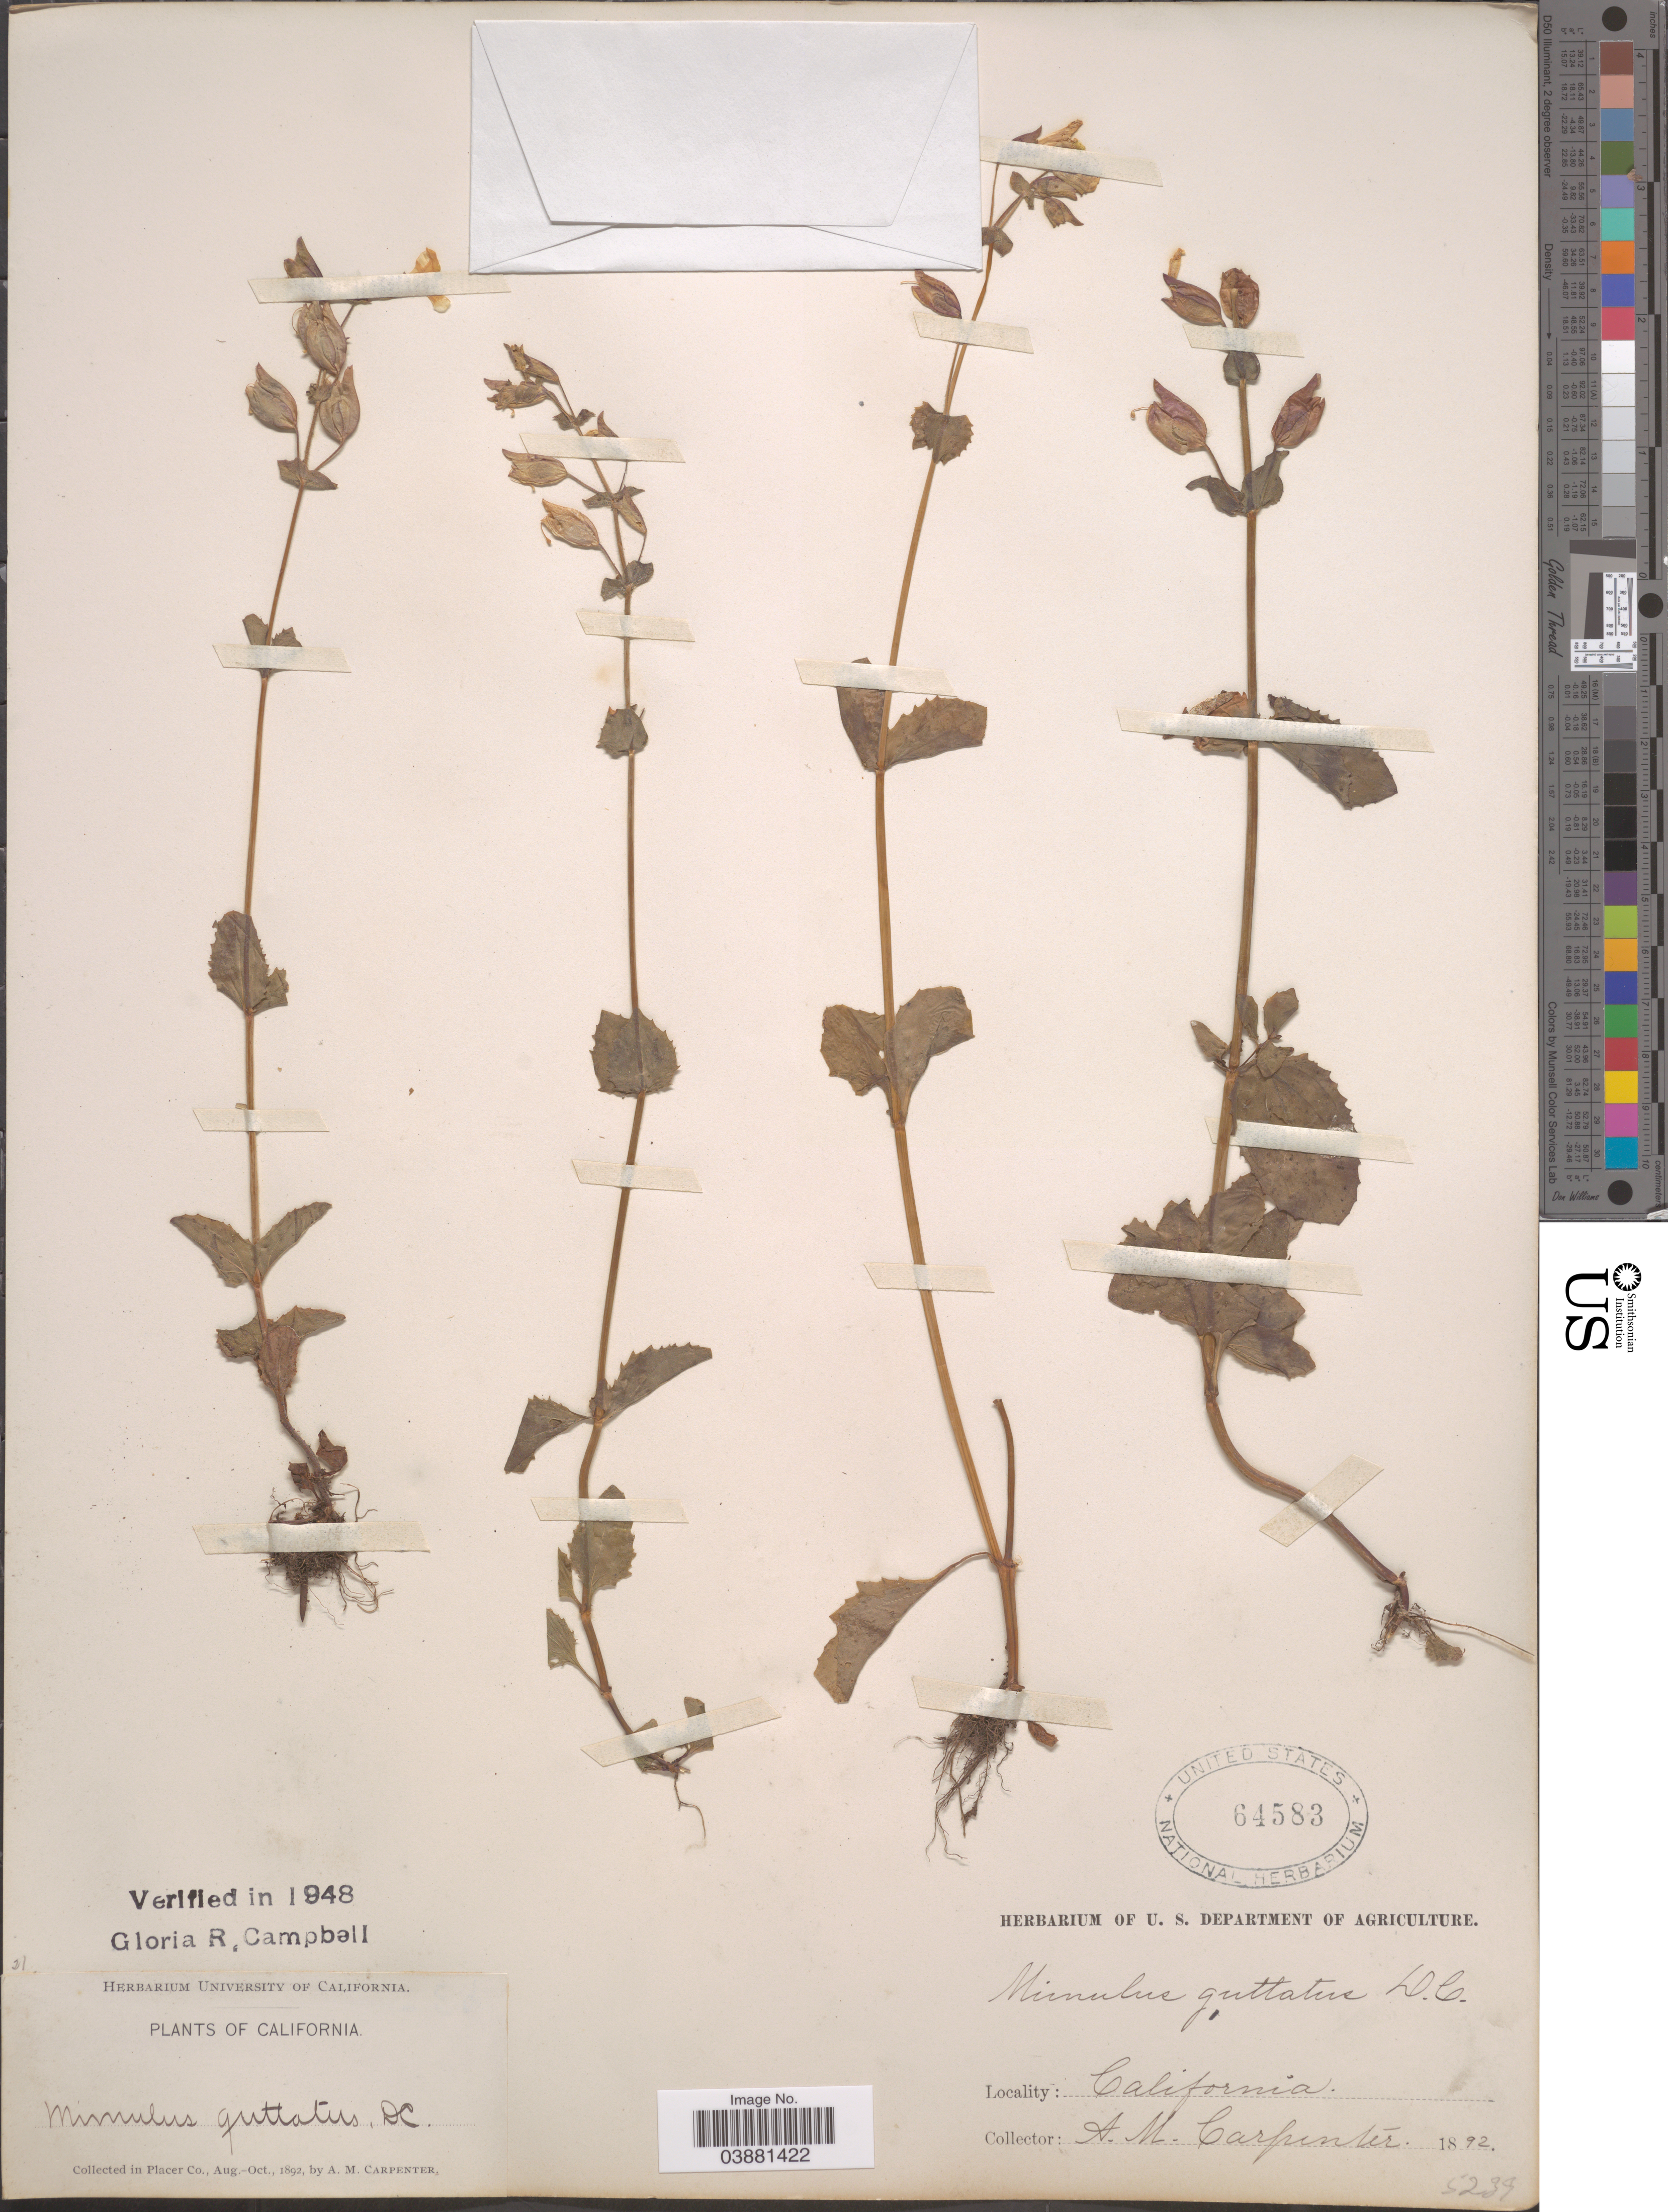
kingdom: Plantae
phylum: Tracheophyta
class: Magnoliopsida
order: Lamiales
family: Phrymaceae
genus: Mimulus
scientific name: Mimulus guttatus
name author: DC.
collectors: A. Carpenter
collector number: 5239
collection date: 1892-08/1892-10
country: United States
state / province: California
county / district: Placer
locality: Placer Co.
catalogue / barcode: US 64583